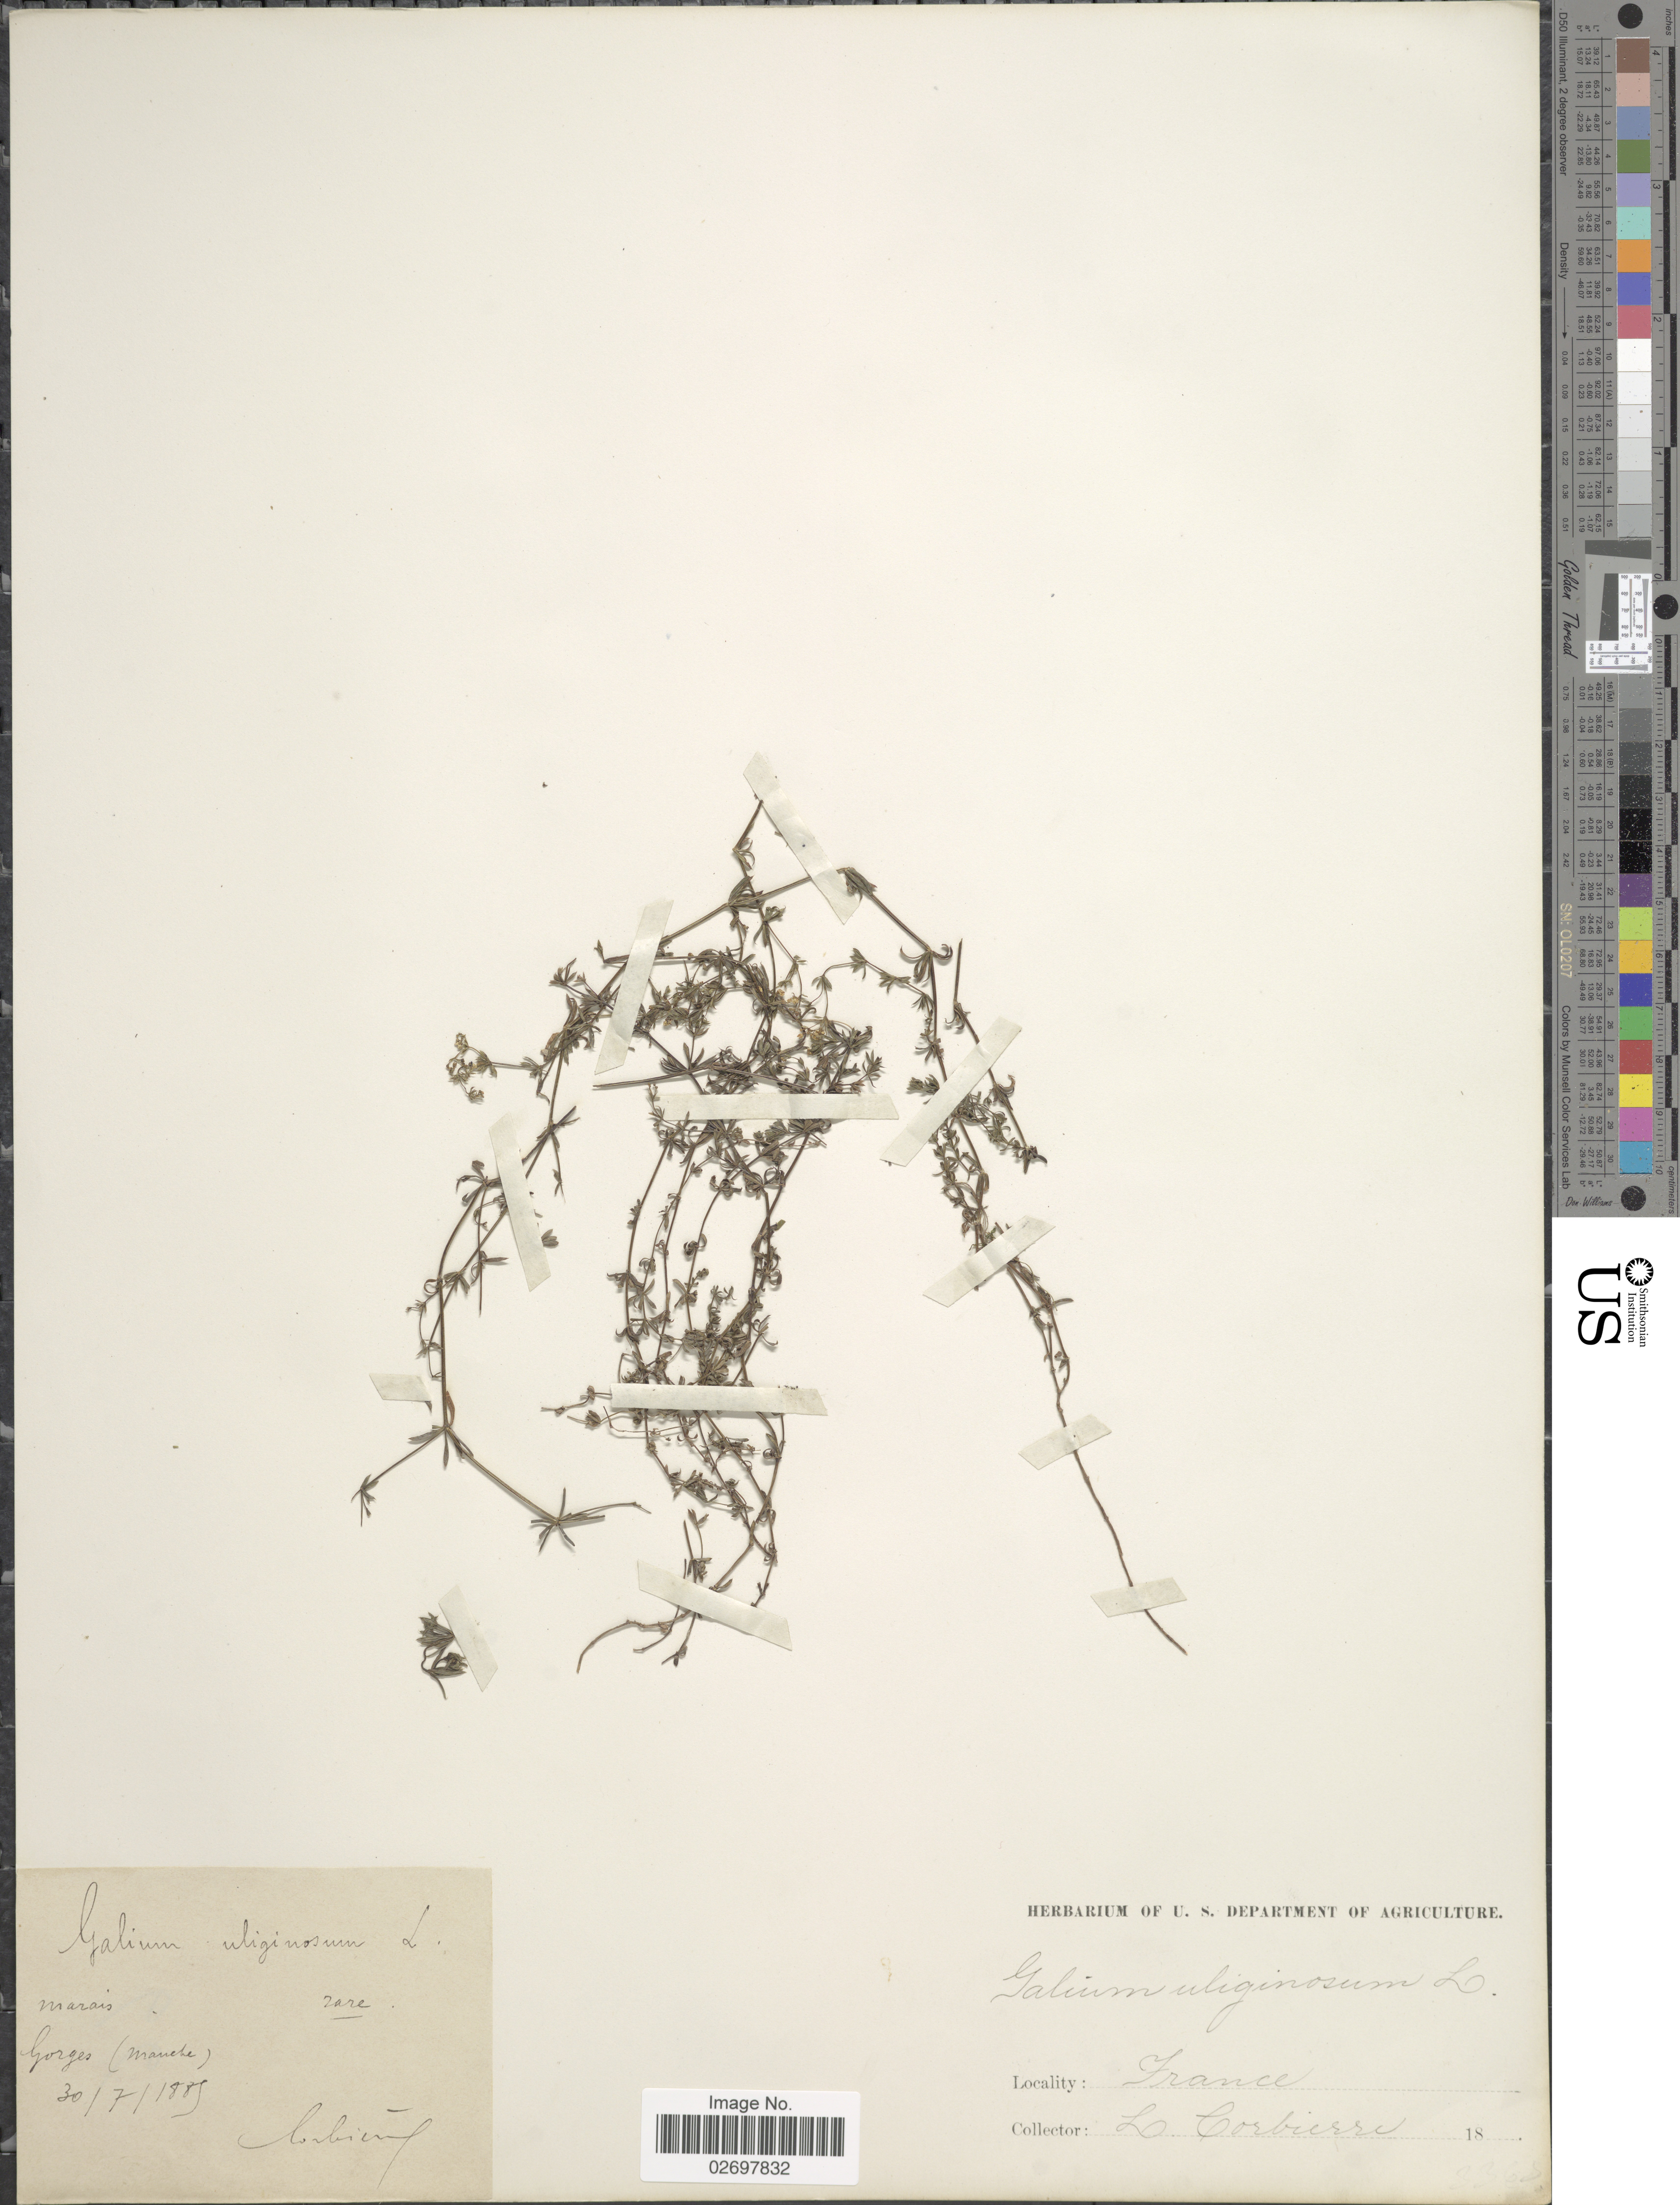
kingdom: Plantae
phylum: Tracheophyta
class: Magnoliopsida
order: Gentianales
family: Rubiaceae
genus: Galium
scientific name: Galium uliginosum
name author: L.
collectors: L. Corbière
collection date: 1889-07-30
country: France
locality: Gorges (Mande) Marais